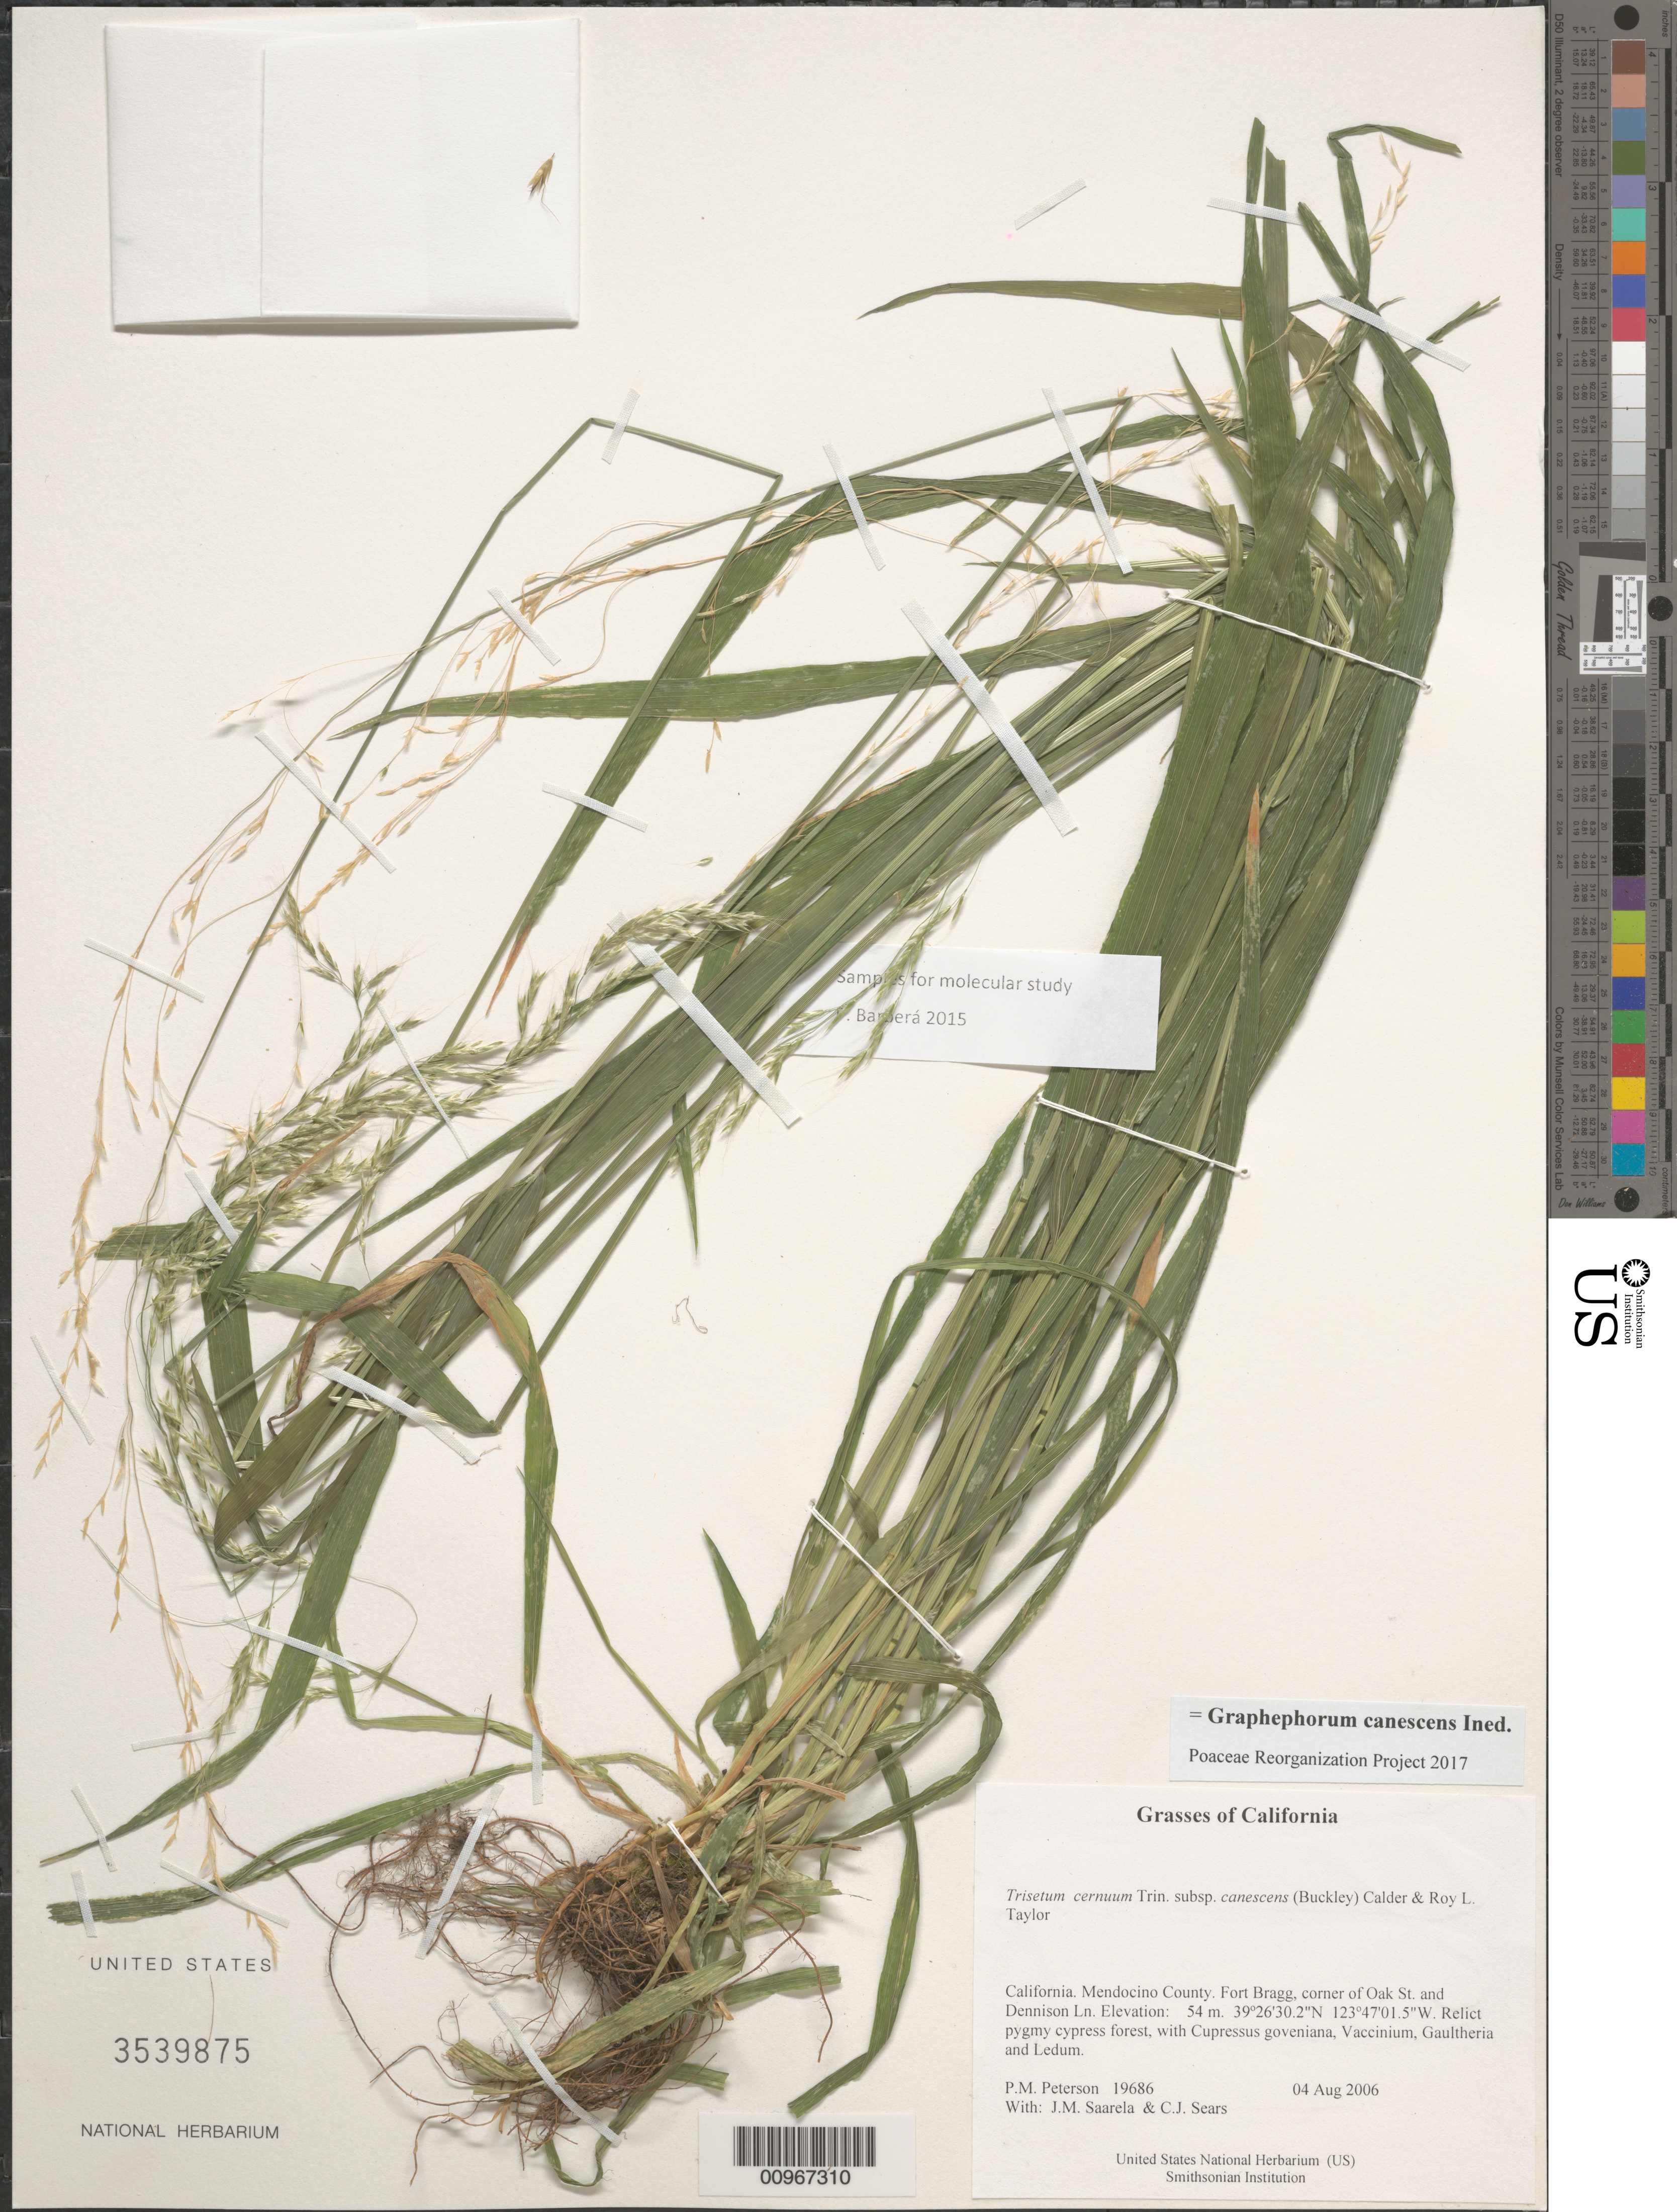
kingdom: Plantae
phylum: Tracheophyta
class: Liliopsida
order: Poales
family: Poaceae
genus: Graphephorum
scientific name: Graphephorum canescens ined.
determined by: Poaceae Reorganization Project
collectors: P. M. Peterson, J. Saarela & C. Sears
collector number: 19686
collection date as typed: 04 Aug 2006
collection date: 2006-08-04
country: United States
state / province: California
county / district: Mendocino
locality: Fort Bragg, corner of Oak St. and Dennison Ln.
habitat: Relict pygmy cypress forest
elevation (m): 54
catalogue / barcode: US 3539875